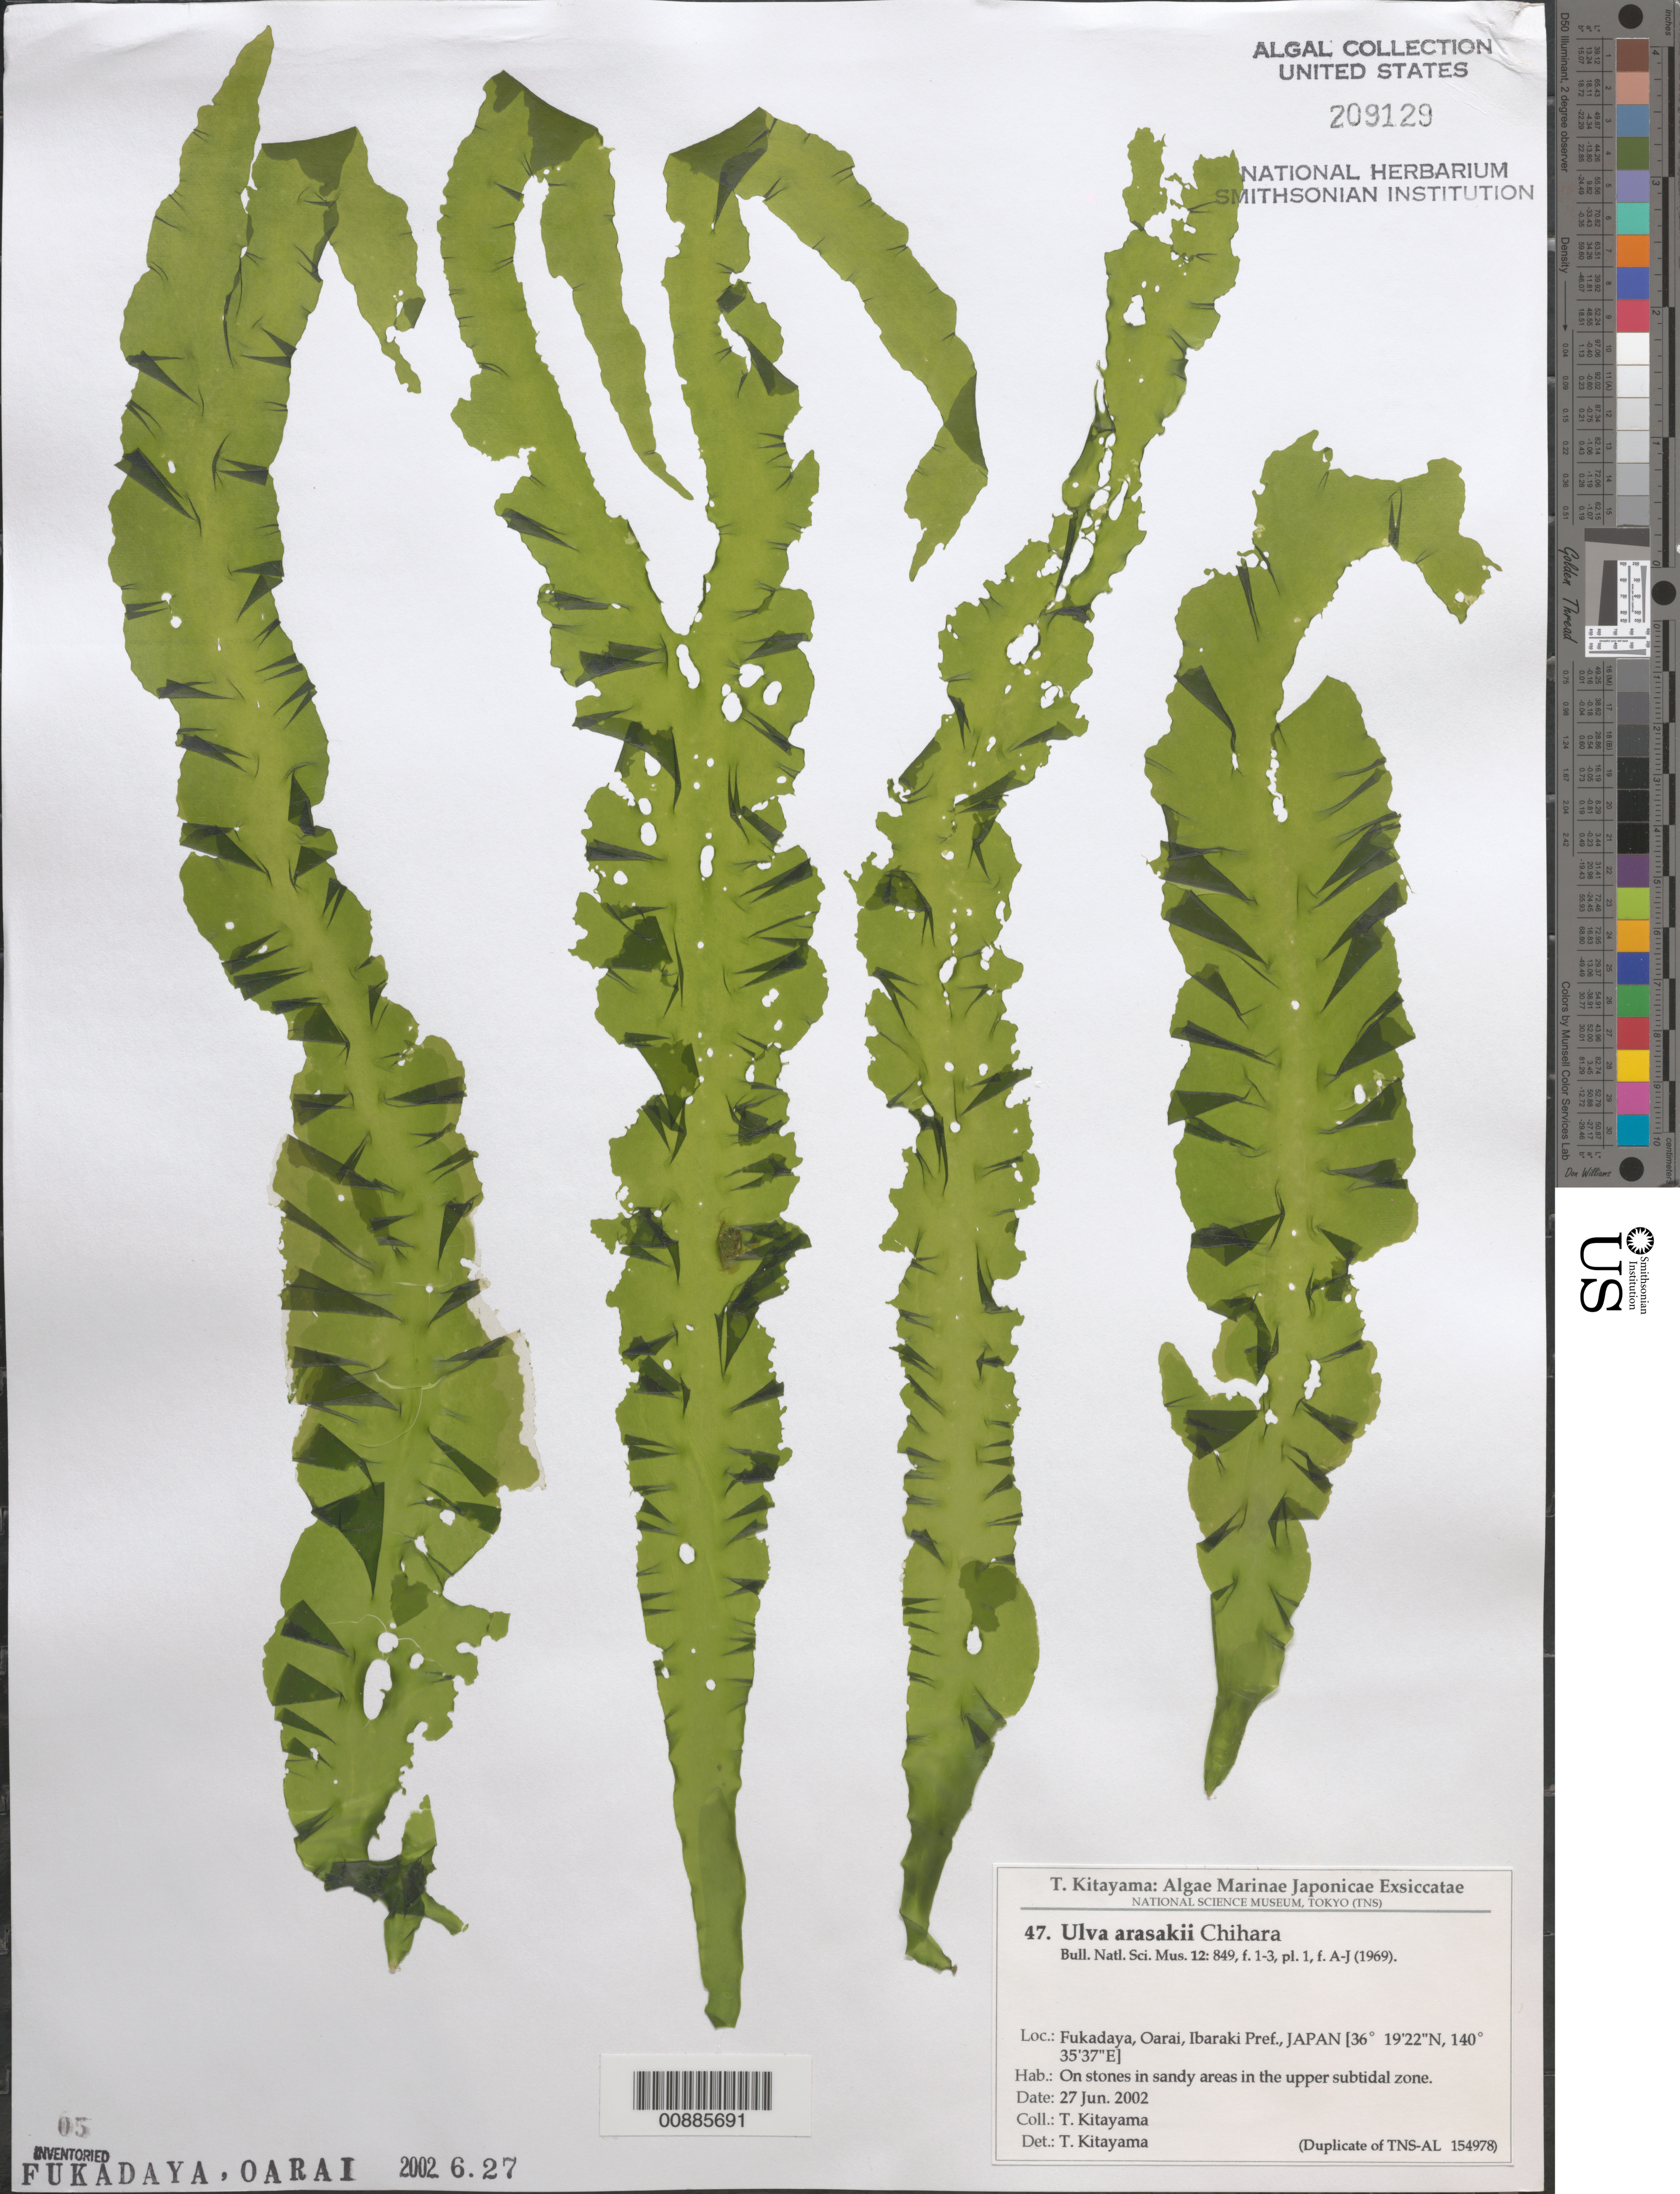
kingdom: Plantae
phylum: Chlorophyta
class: Ulvophyceae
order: Ulvales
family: Ulvaceae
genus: Ulva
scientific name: Ulva arasakii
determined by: Kitayama, T.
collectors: T. Kitayama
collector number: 47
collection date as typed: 27 Jun 2002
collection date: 2002-06-27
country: Japan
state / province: Ibaraki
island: Honshu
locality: Fukadaya, Oarai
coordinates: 36 19' 22" N, 140 35' 37" E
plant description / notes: Kitayama, T., Algae Marinae Japonicae Exsiccatae, Fasc. II (Nos. 26-50)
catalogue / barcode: US 209129